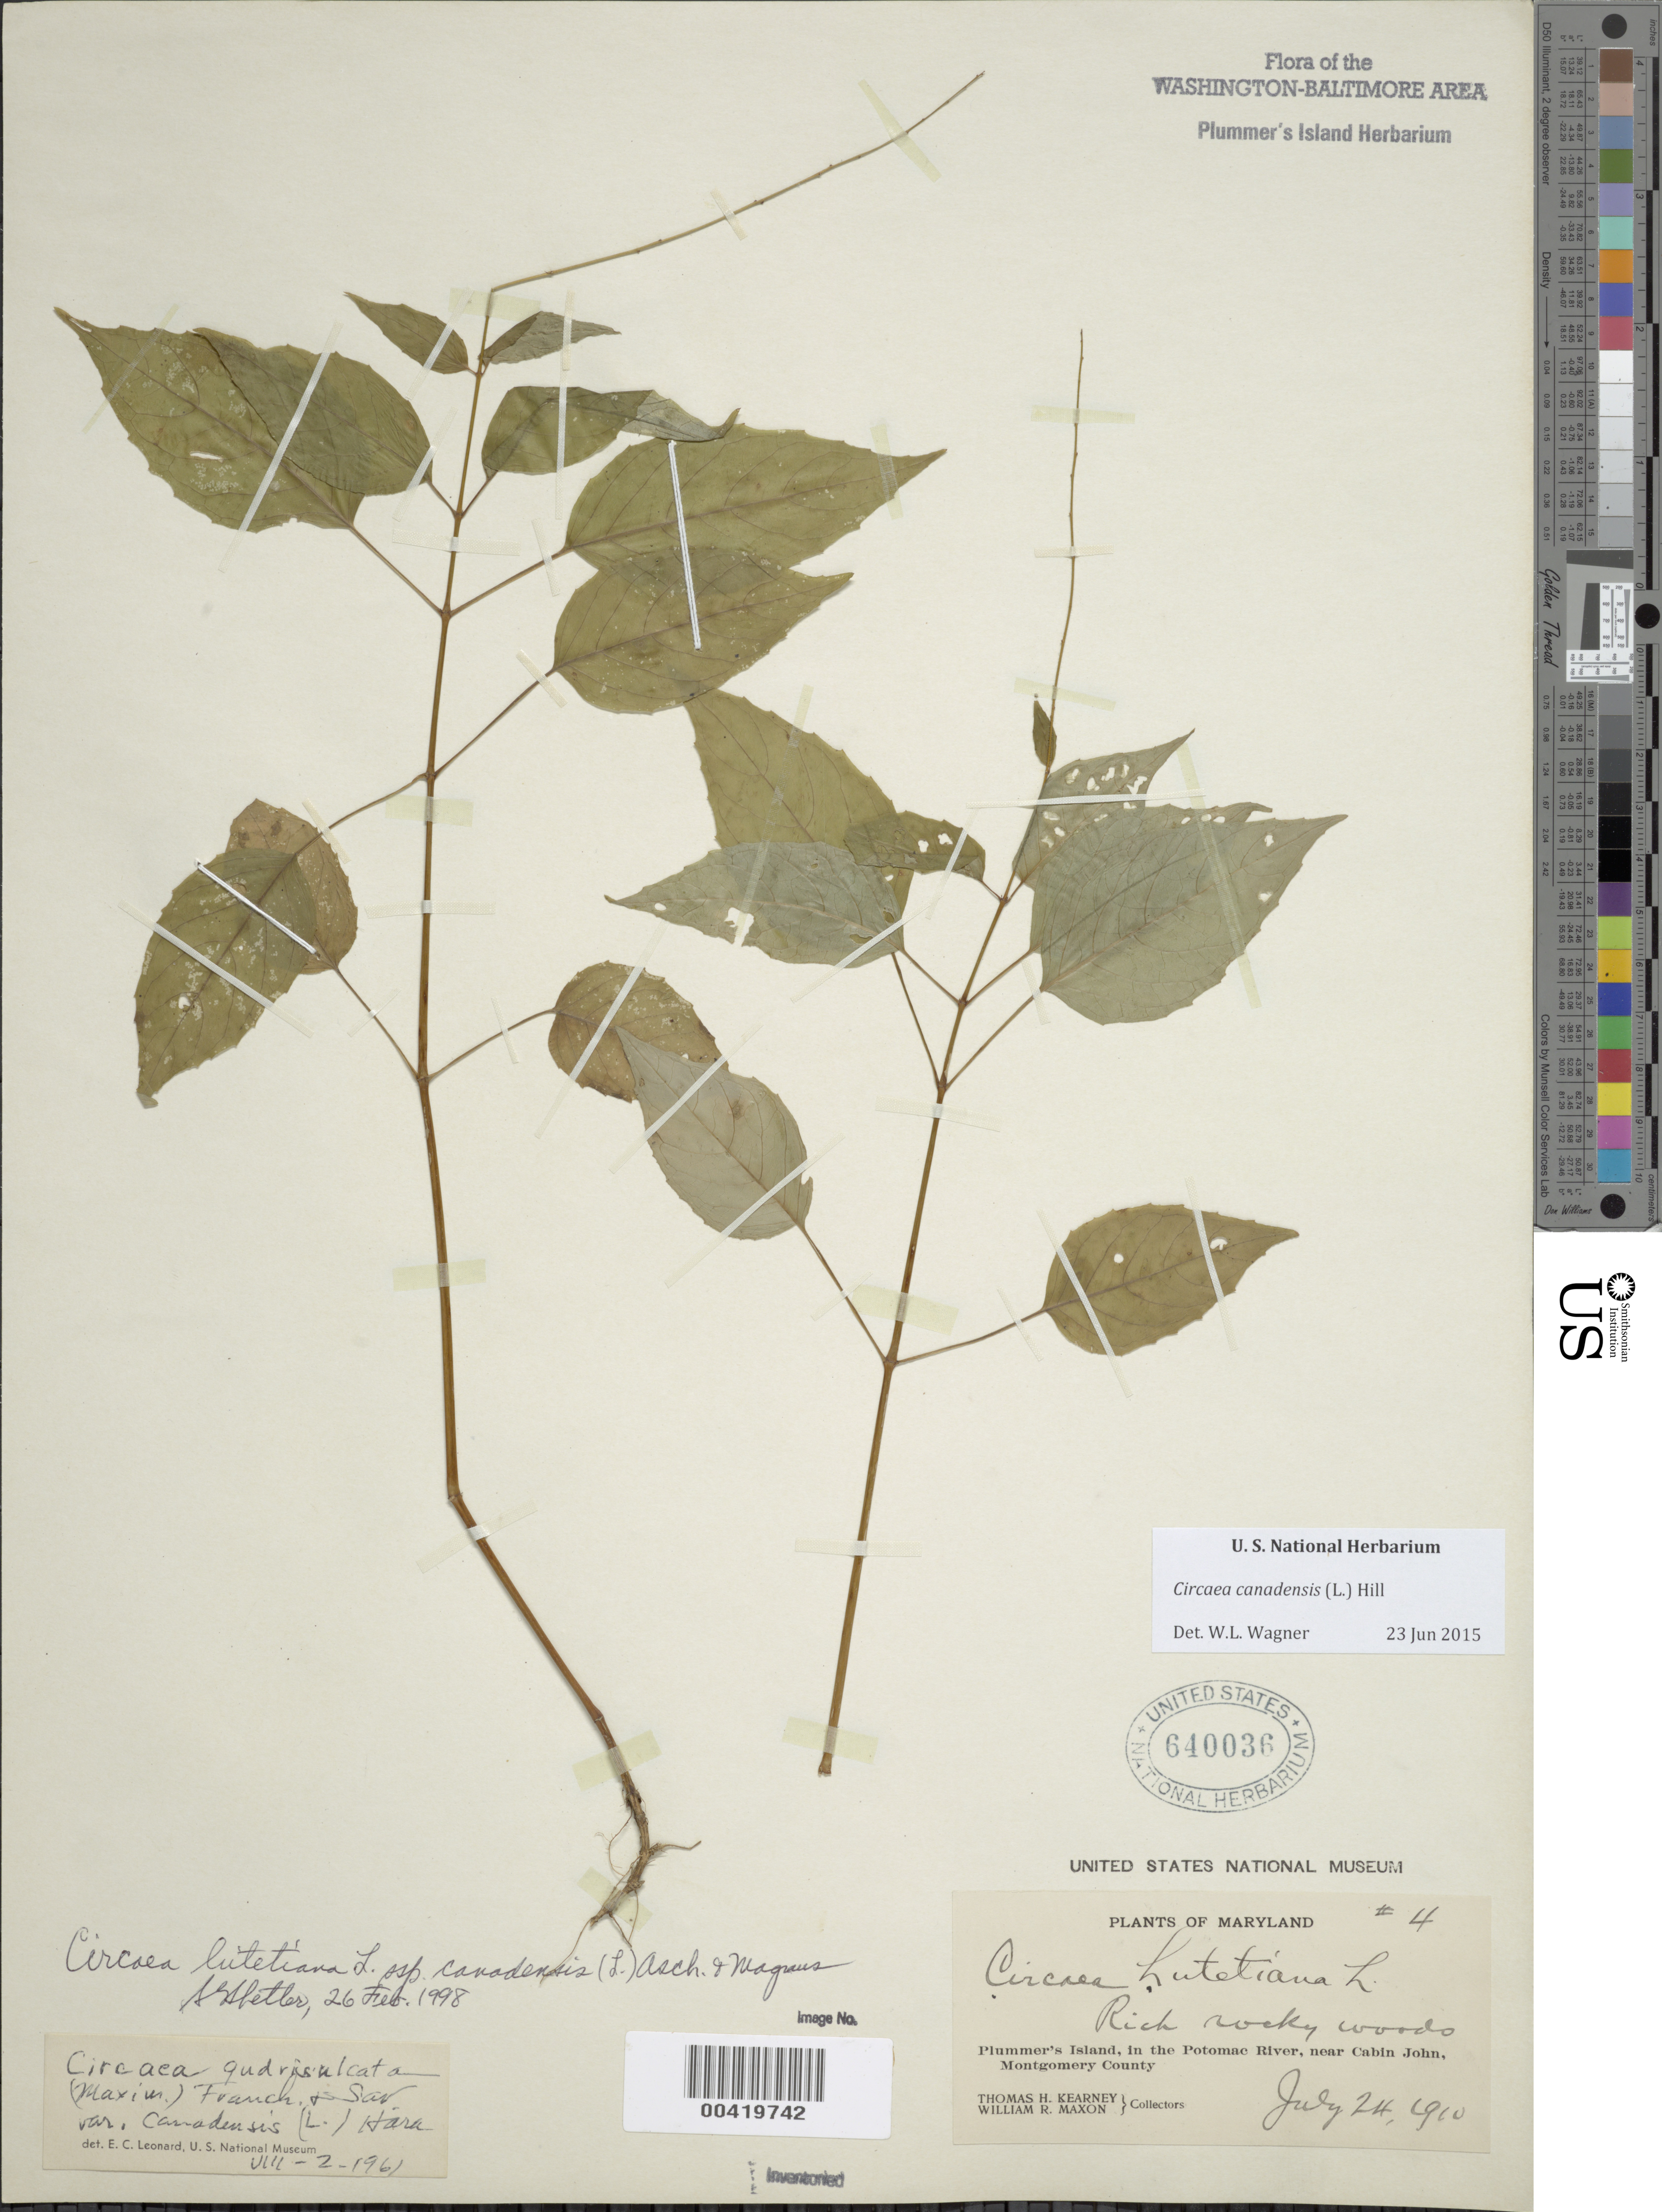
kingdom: Plantae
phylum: Tracheophyta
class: Magnoliopsida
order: Myrtales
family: Onagraceae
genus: Circaea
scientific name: Circaea canadensis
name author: (L.) Hill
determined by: Wagner, W. L., (BOT), Smithsonian Institution - National Museum of Natural History (UNITED STATES)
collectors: T. H. Kearney & W. R. Maxon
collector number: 4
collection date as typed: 24 Jul 1910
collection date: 1910-07-24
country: United States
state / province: Maryland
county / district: Montgomery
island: Plummers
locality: Plummer's Island Plummers Island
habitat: Rich rocky woods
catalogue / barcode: US 640036